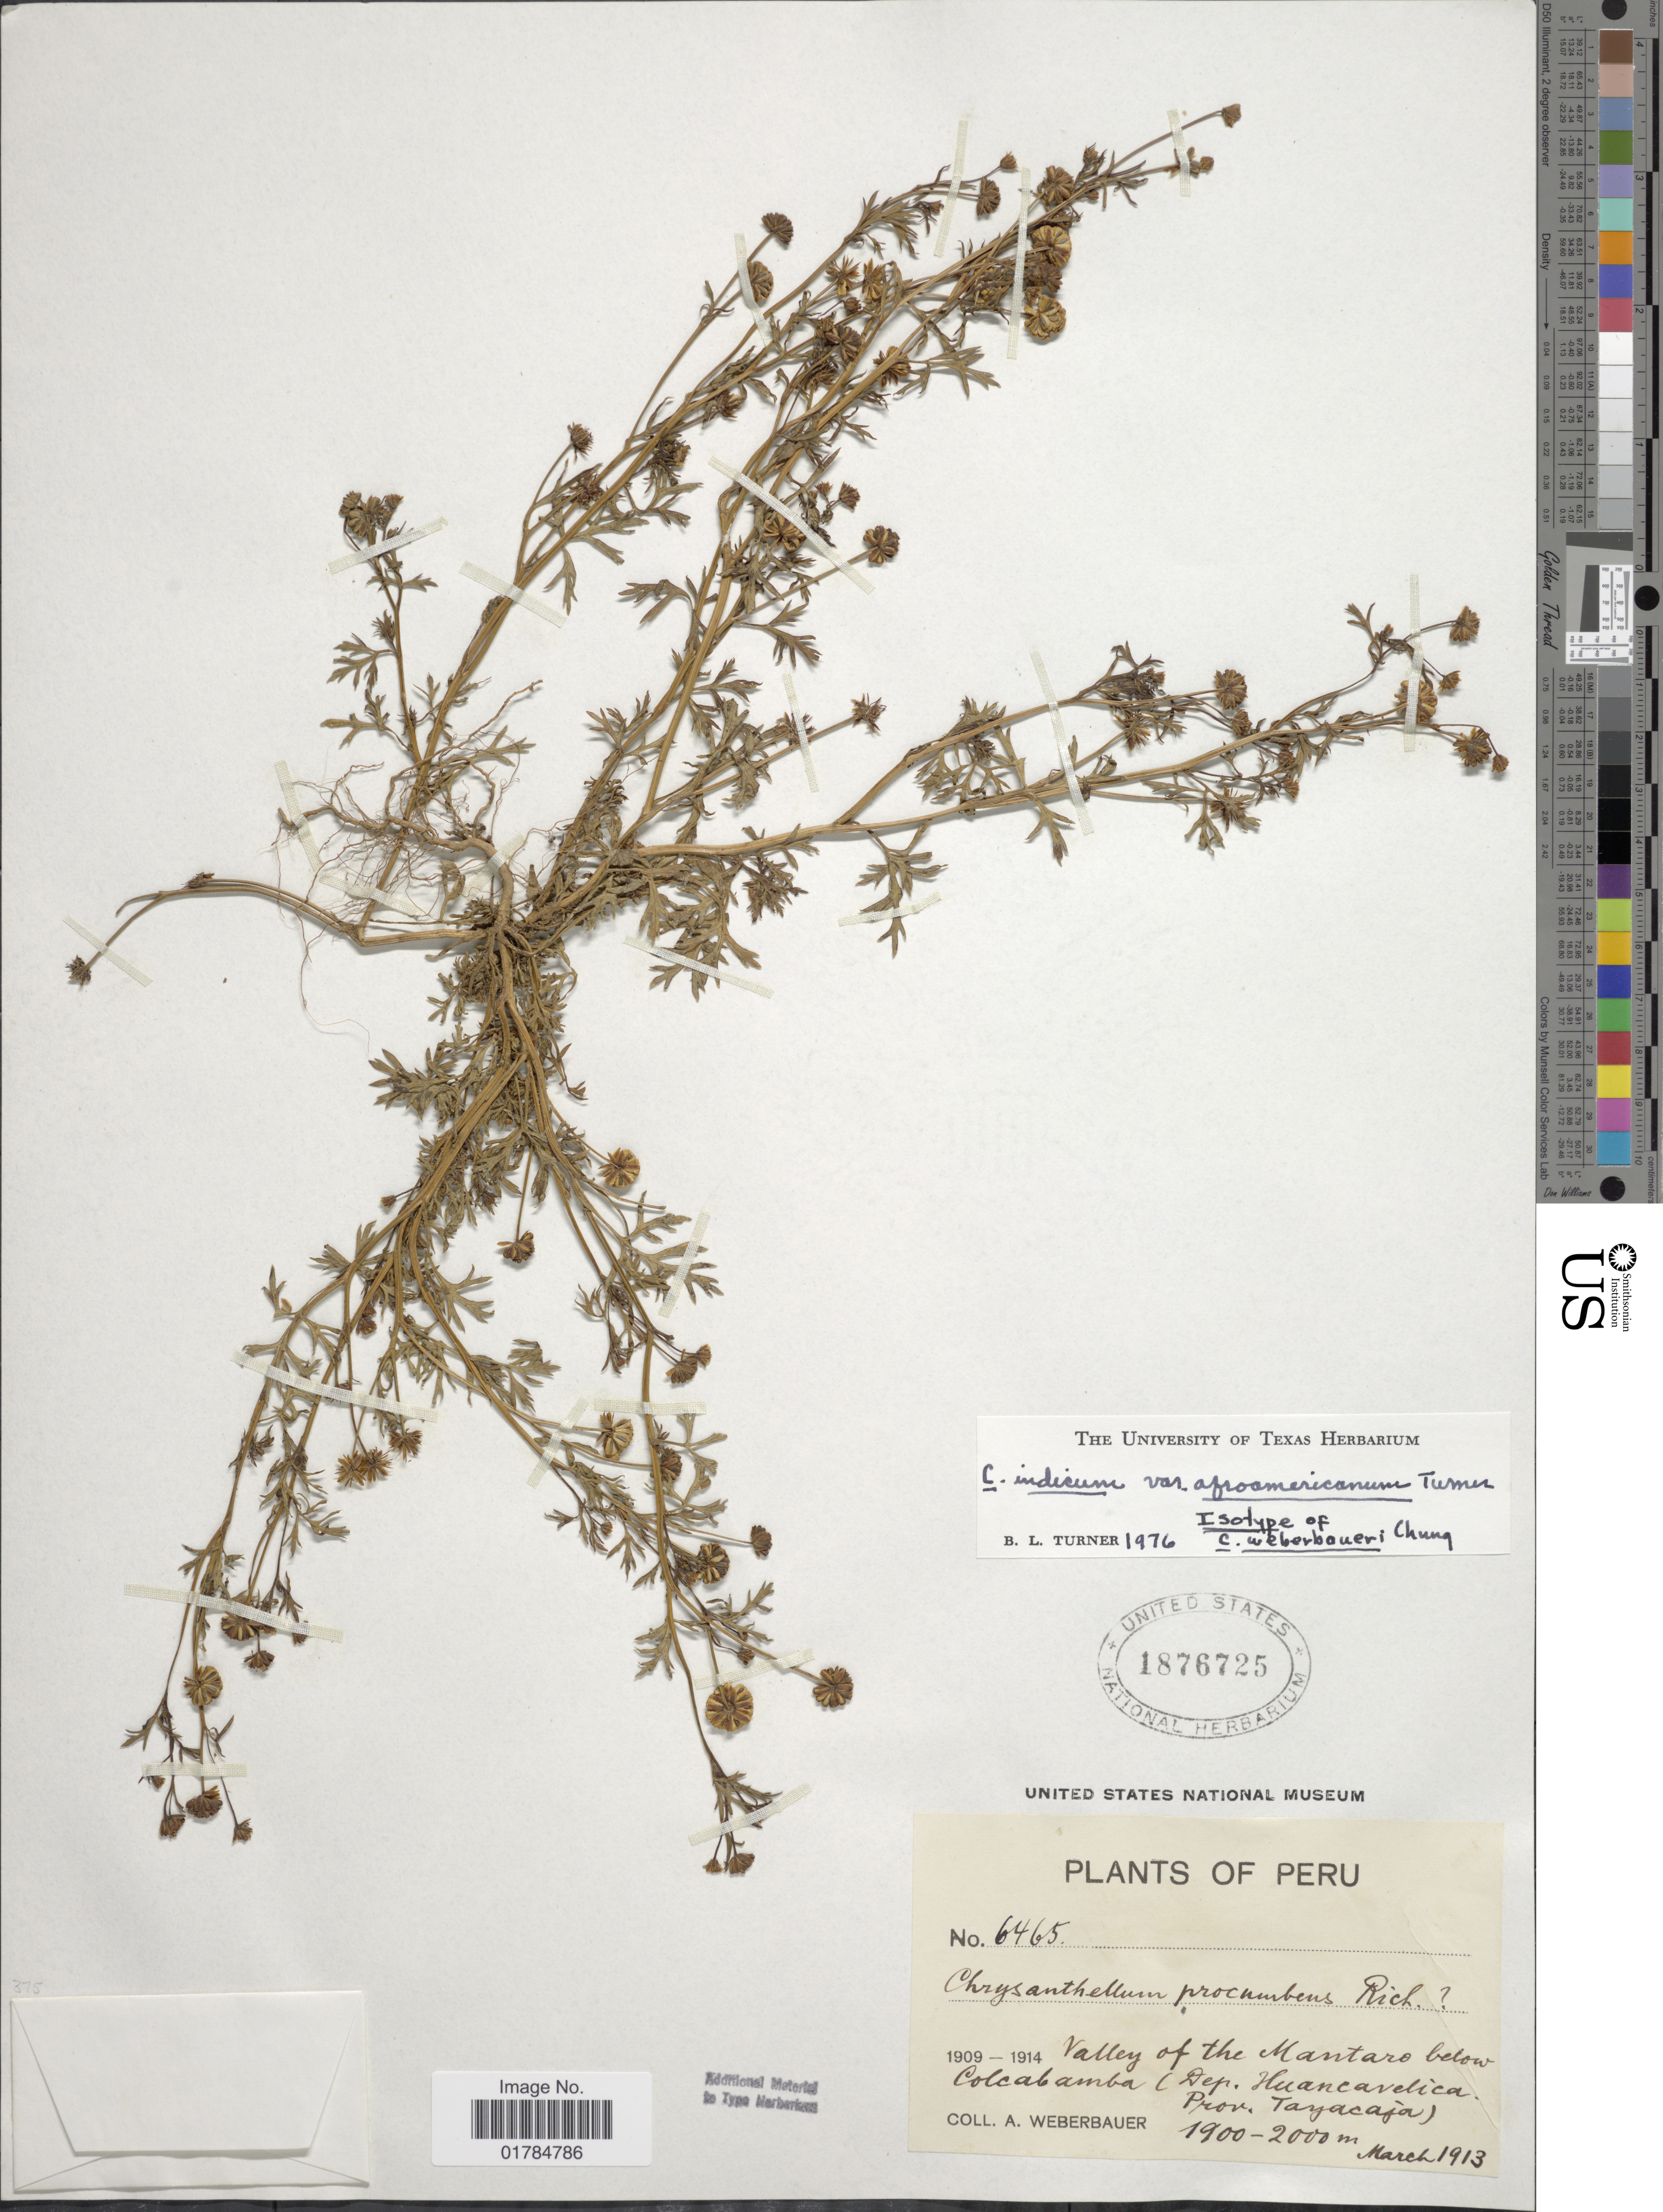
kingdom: Plantae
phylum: Tracheophyta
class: Magnoliopsida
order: Asterales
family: Asteraceae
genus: Chrysanthellum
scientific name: Chrysanthellum indicum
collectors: A. Weberbauer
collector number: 6465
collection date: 1913-03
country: Bolivia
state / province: Cochabamba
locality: Valley of the Mantaro below Cochabamba (Dep. Huancavelica, Prov. Tayacaja)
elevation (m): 1900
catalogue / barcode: US 1876725